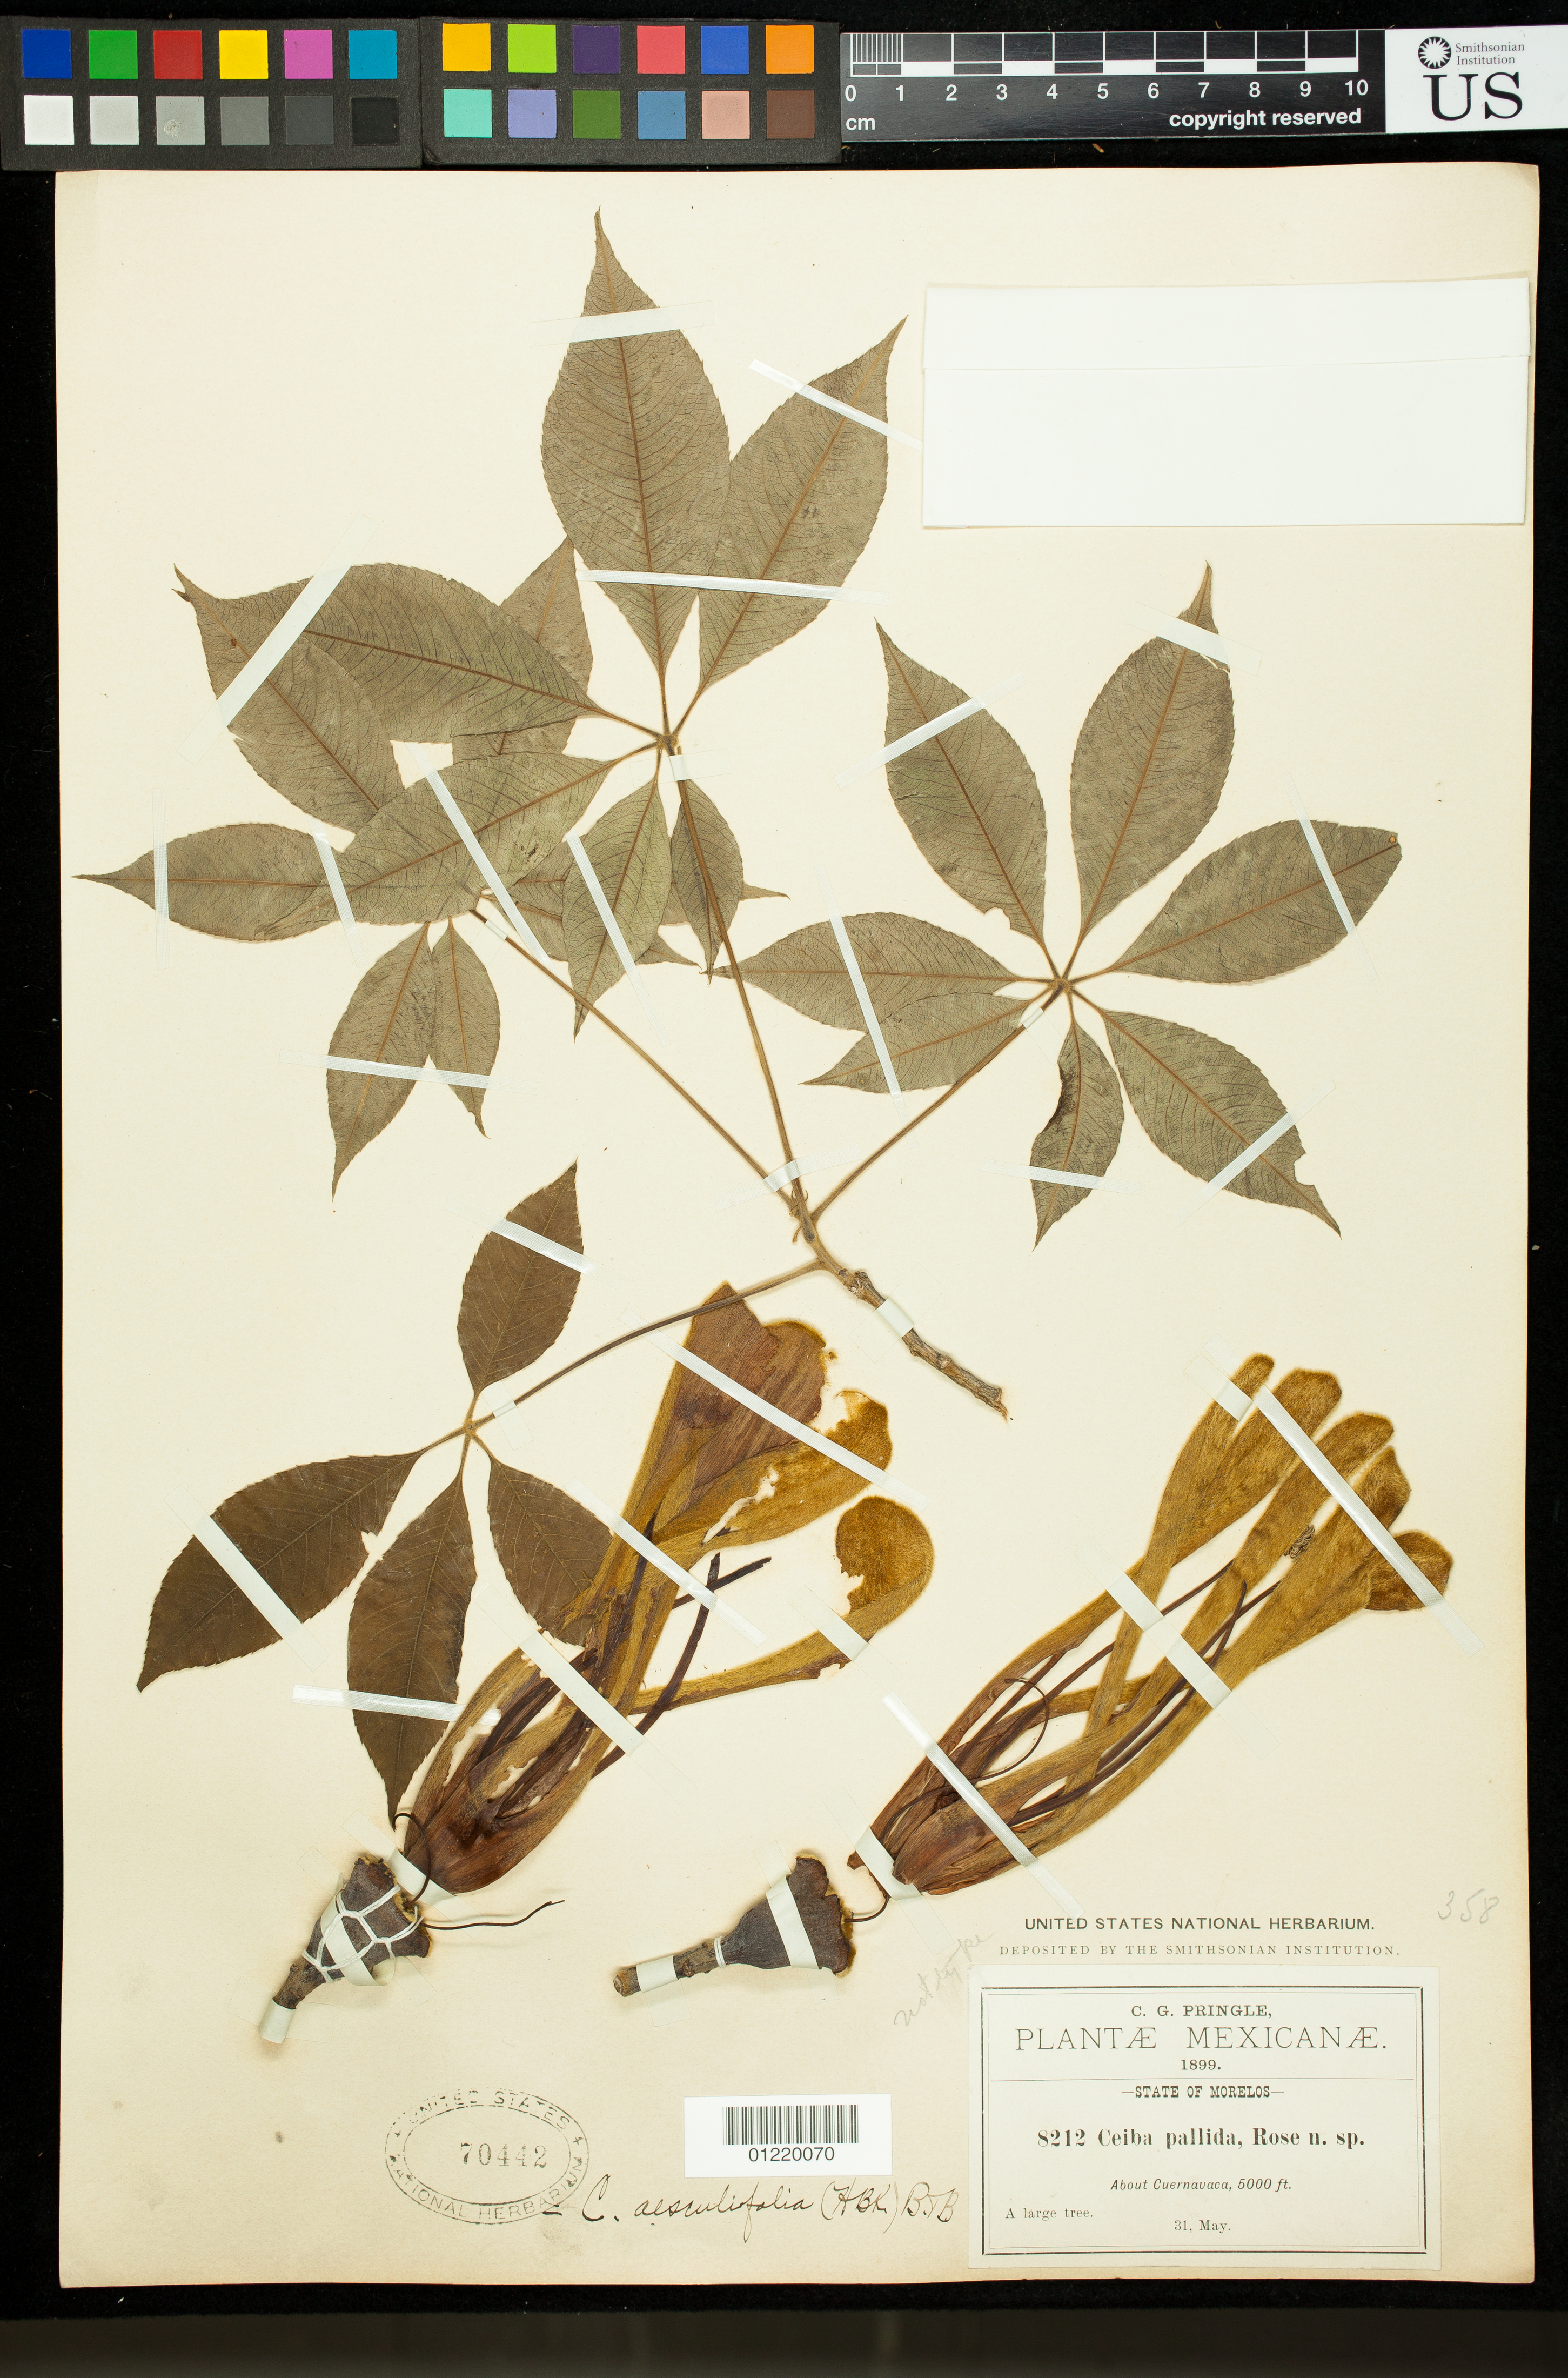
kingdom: Plantae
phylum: Tracheophyta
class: Magnoliopsida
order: Malvales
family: Malvaceae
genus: Ceiba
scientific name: Ceiba aesculifolia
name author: (Kunth) Britten & Baker f.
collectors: C. G. Pringle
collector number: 8212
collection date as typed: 1899-05-31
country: Mexico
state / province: Morelos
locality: About Cuernavaca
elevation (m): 1524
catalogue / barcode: US 70442